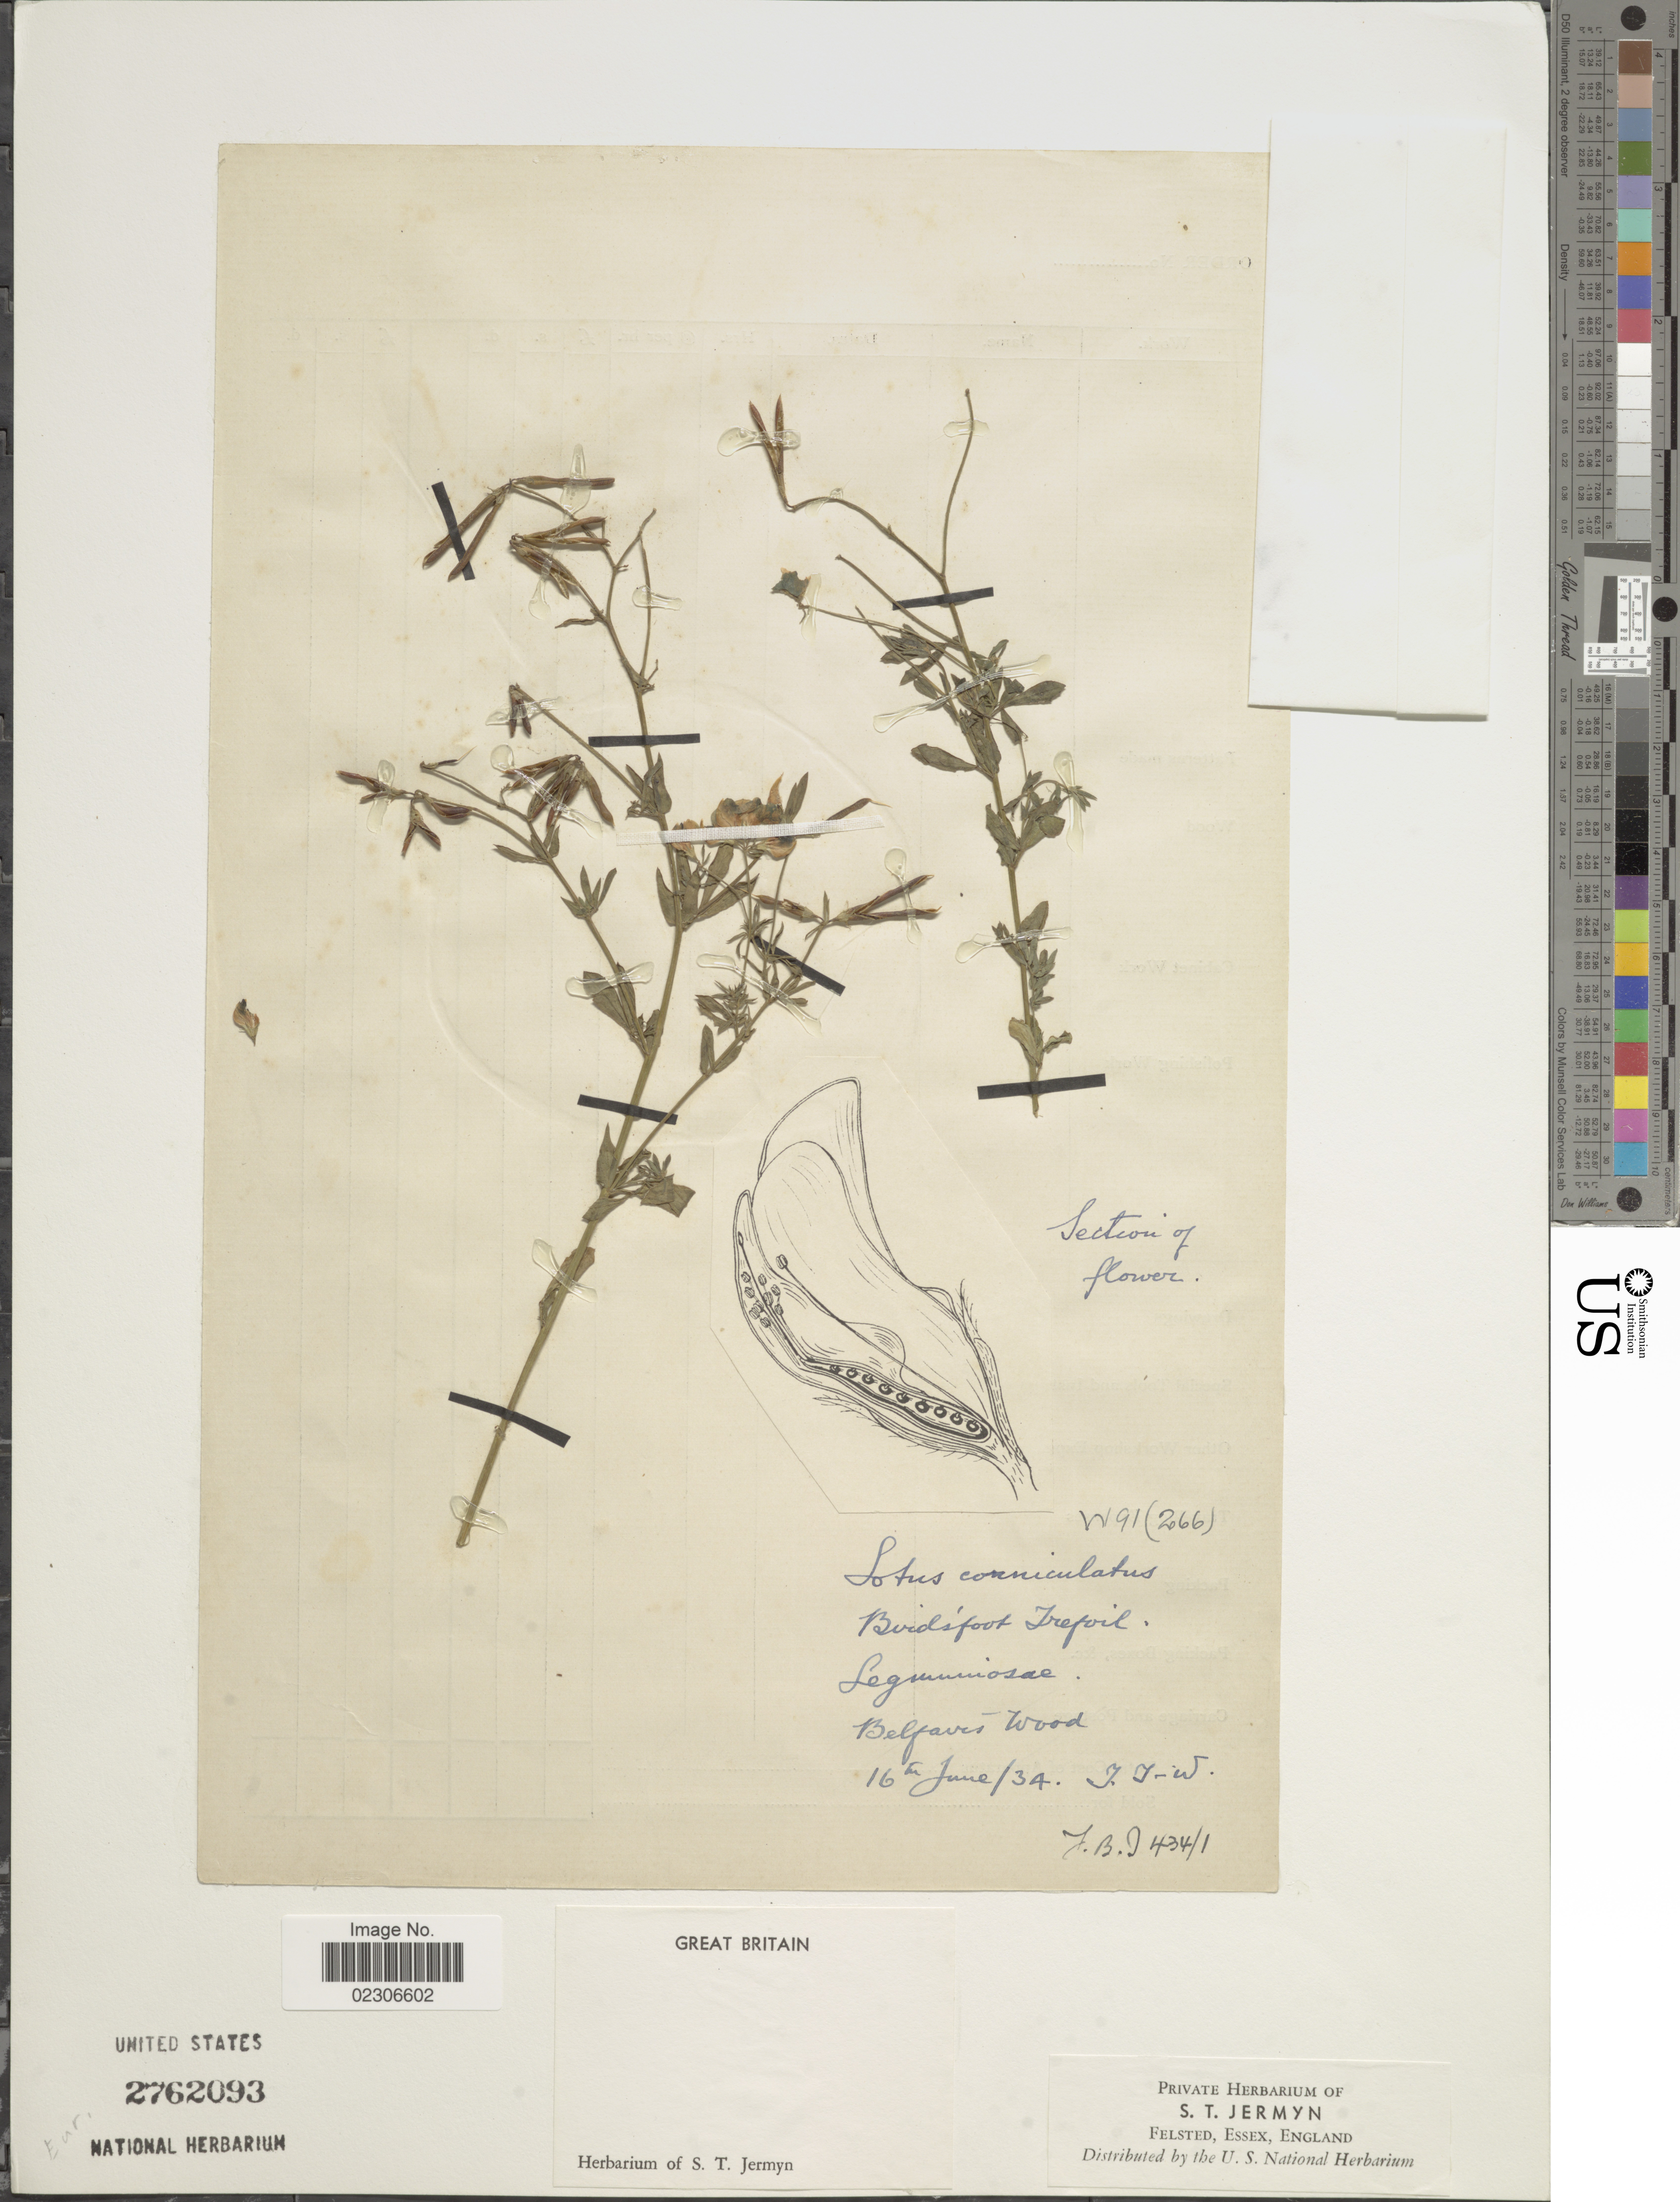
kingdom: Plantae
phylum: Tracheophyta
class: Magnoliopsida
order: Fabales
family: Fabaceae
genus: Lotus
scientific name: Lotus corniculatus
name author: L.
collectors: ex herb. S. T. Jermyn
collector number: J.B.J 434/1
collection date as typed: Transcribed d/m/y: 16/6/34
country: United Kingdom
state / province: England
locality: Great Britain. Belfavis Wood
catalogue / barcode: US 2762093